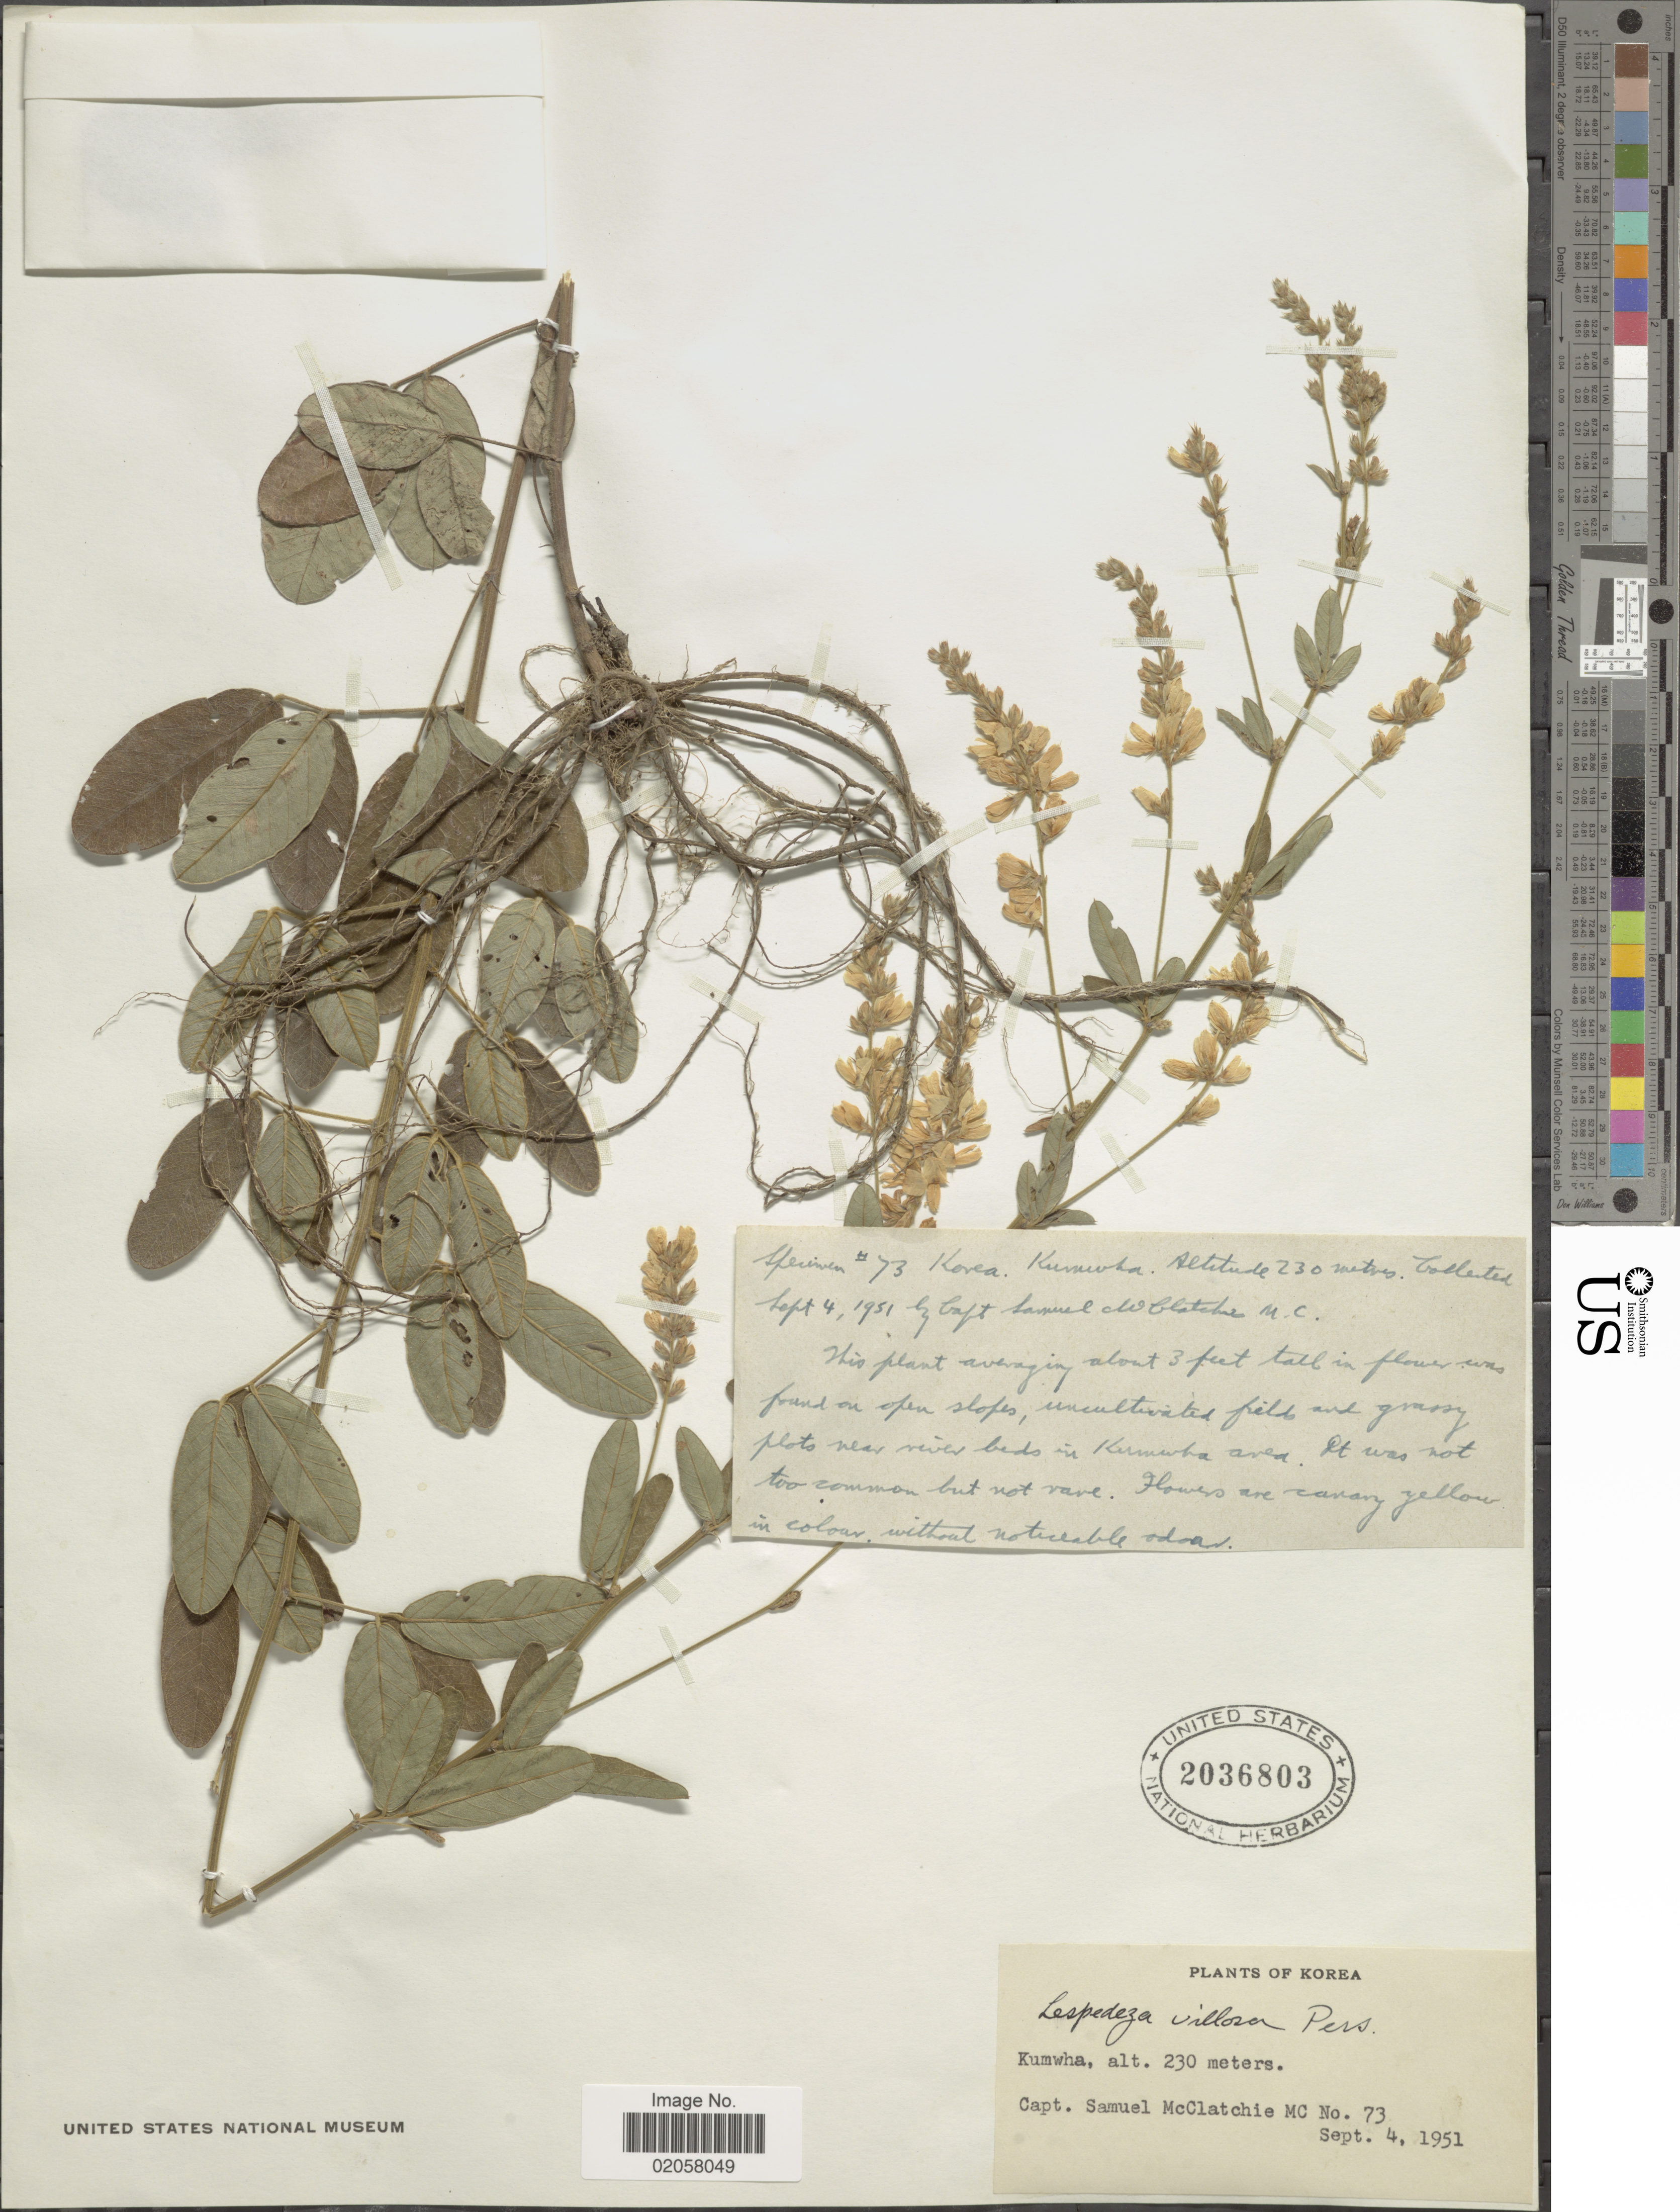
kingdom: Plantae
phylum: Tracheophyta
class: Magnoliopsida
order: Fabales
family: Fabaceae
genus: Lespedeza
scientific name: Lespedeza tomentosa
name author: (Thunb.) Siebold ex Maxim.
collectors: S. McClatchie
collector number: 73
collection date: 1951-09-04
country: North Korea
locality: Kumwha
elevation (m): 230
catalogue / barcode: US 2036803